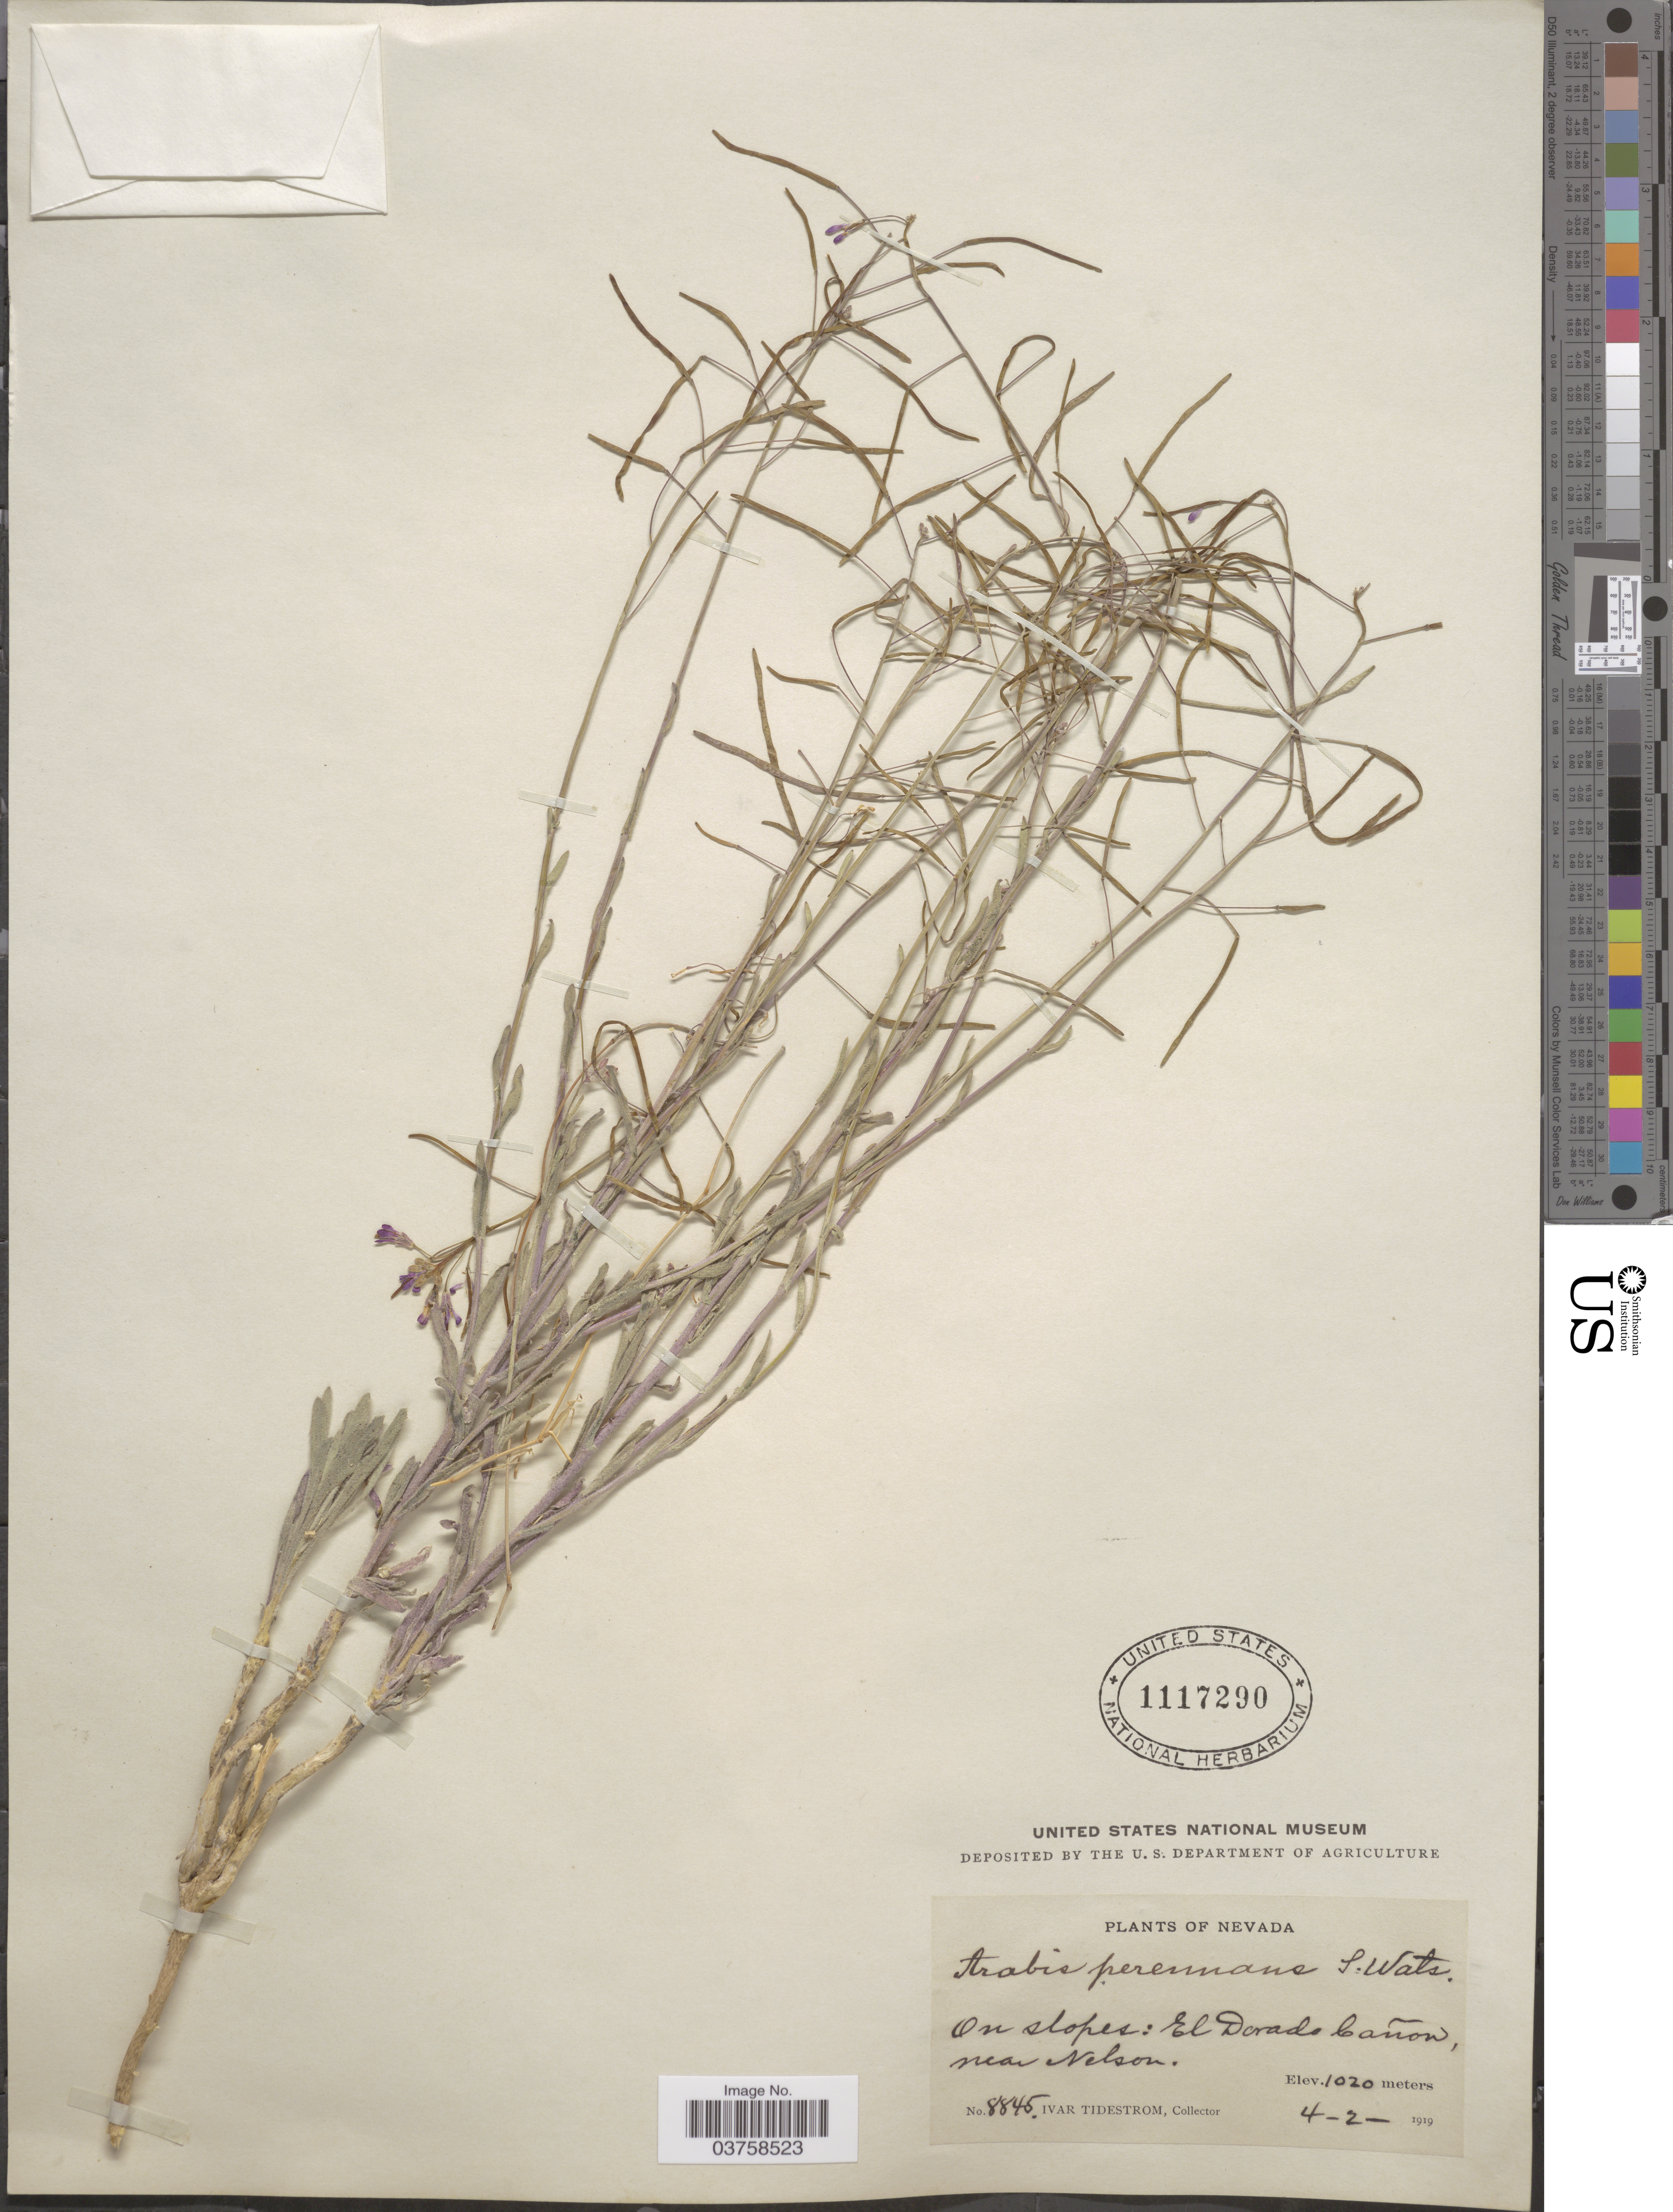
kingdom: Plantae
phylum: Tracheophyta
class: Magnoliopsida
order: Brassicales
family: Brassicaceae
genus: Arabis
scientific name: Arabis perennans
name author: S. Watson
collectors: I. F. Tidestrom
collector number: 8845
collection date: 1919-04-02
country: United States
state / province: Nevada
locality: El Dorado Cañon, near Nelson.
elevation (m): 1020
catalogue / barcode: US 1117290